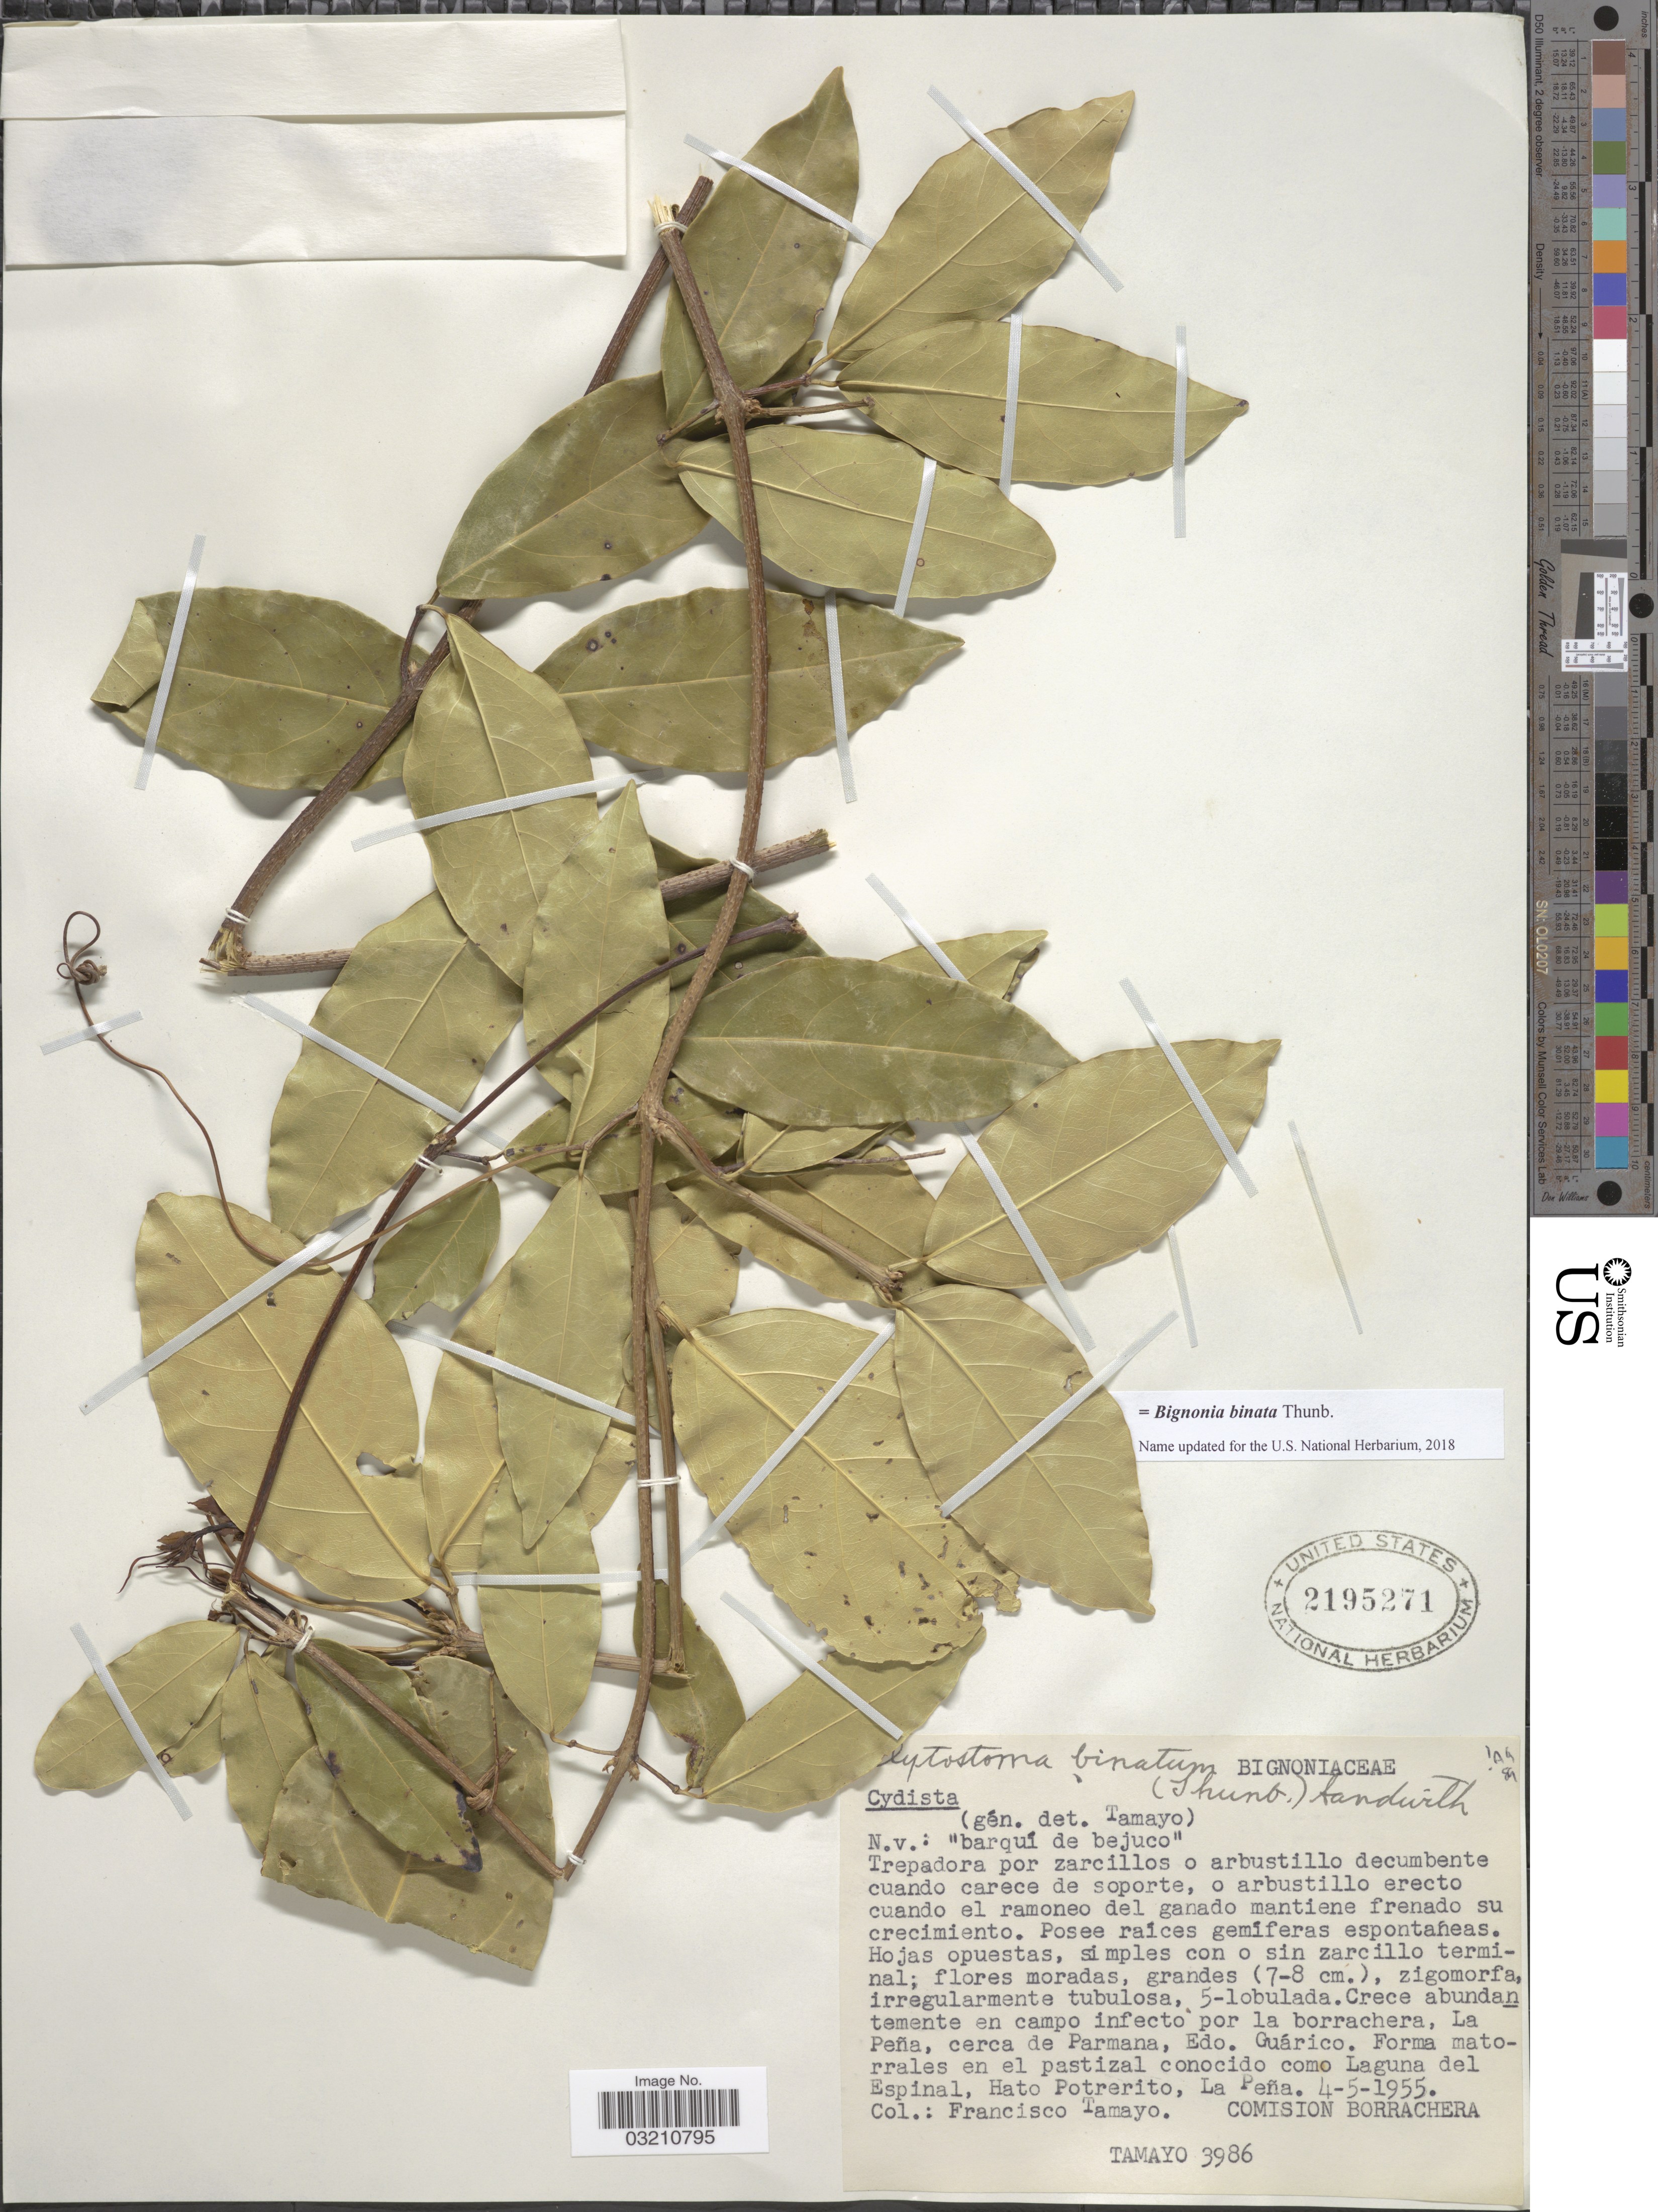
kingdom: Plantae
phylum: Tracheophyta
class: Magnoliopsida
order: Lamiales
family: Bignoniaceae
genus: Bignonia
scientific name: Bignonia binata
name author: Thunb.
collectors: F. Tamayo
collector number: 3986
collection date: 1955-05-04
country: Venezuela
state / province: Guárico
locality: La Peña, cerca de Parmana, Edo. Guárico. Forma matorrales en el pastizal conocido como Laguna del Espinal, Hato Potrerito, La Peña.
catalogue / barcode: US 2195271